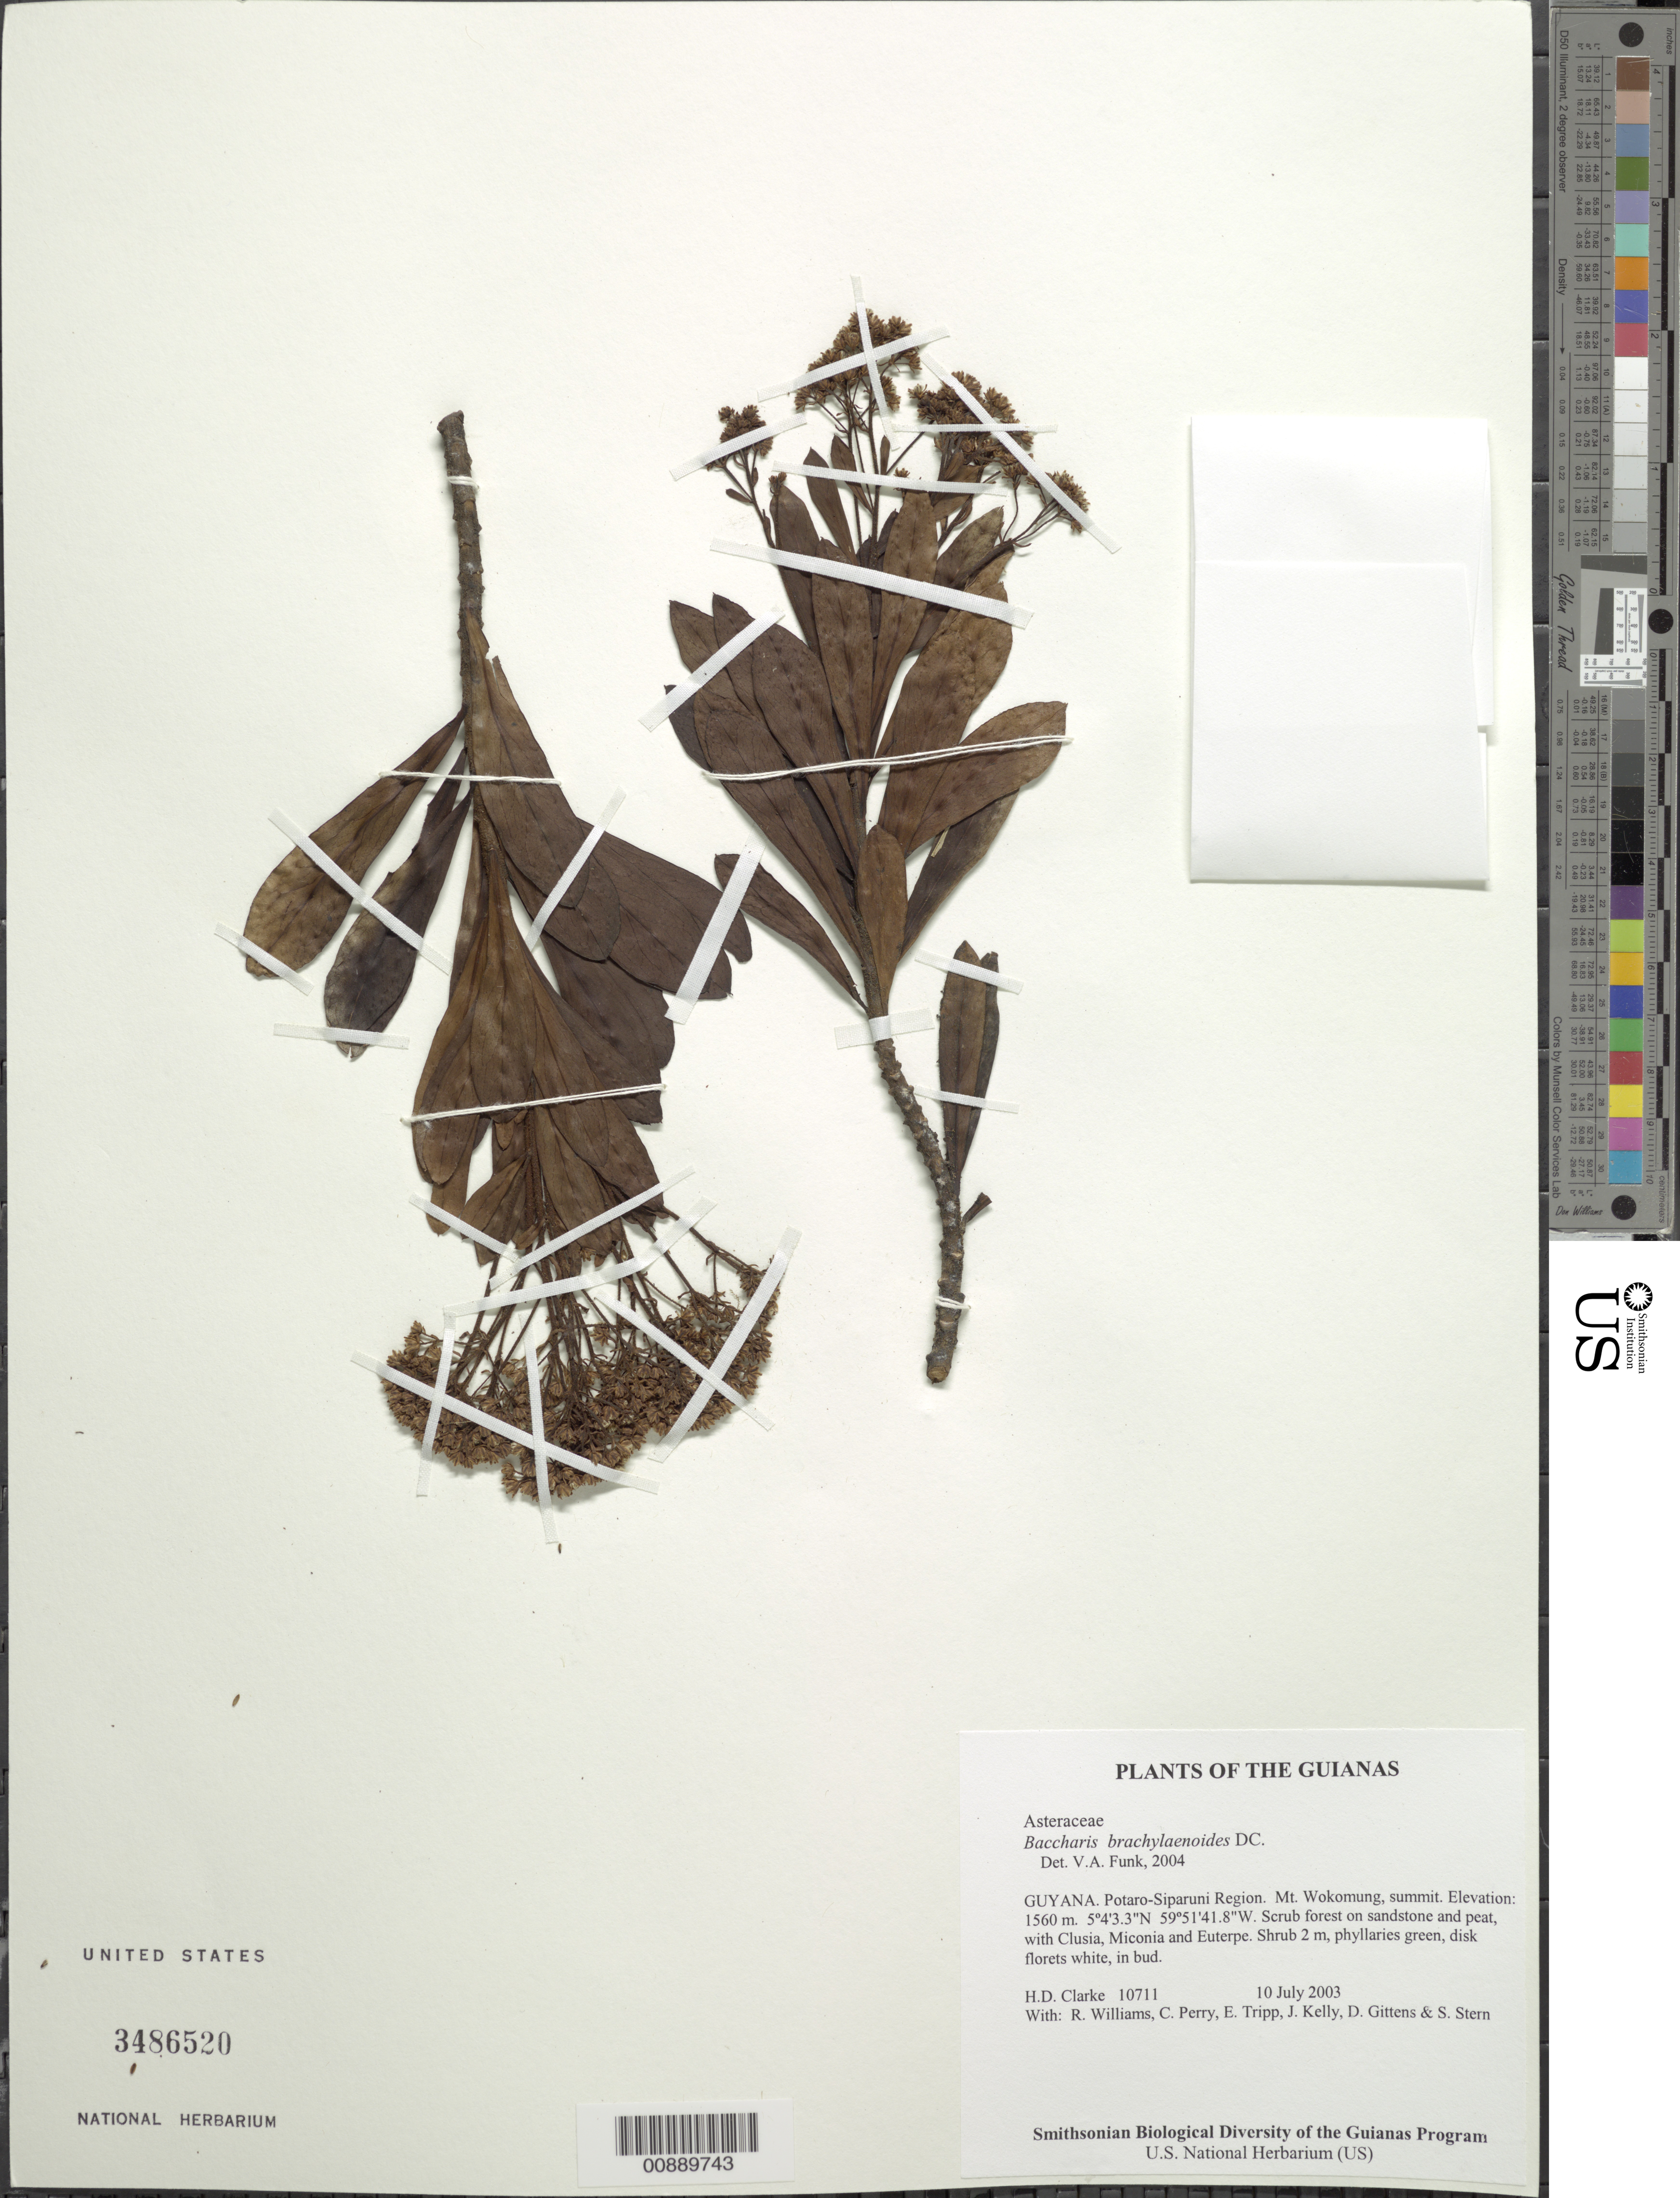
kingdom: Plantae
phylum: Tracheophyta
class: Magnoliopsida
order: Asterales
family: Asteraceae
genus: Baccharis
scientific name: Baccharis brachylaenoides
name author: DC.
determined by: Funk, Vicki A., (BOT), Smithsonian Institution - National Museum of Natural History (UNITED STATES)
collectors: H. D. Clarke, R. Williams, C. Perry, E. Tripp, J. Kelly, D. Gittens & S. R. Stern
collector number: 10711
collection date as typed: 10 July 2003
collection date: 2003-07-10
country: Guyana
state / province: Potaro-Siparuni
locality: Mt. Wokomung, summit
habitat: Scrub forest on sandstone and peat, with Clusia, Miconia and Euterpe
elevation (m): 1560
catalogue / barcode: US 3486520